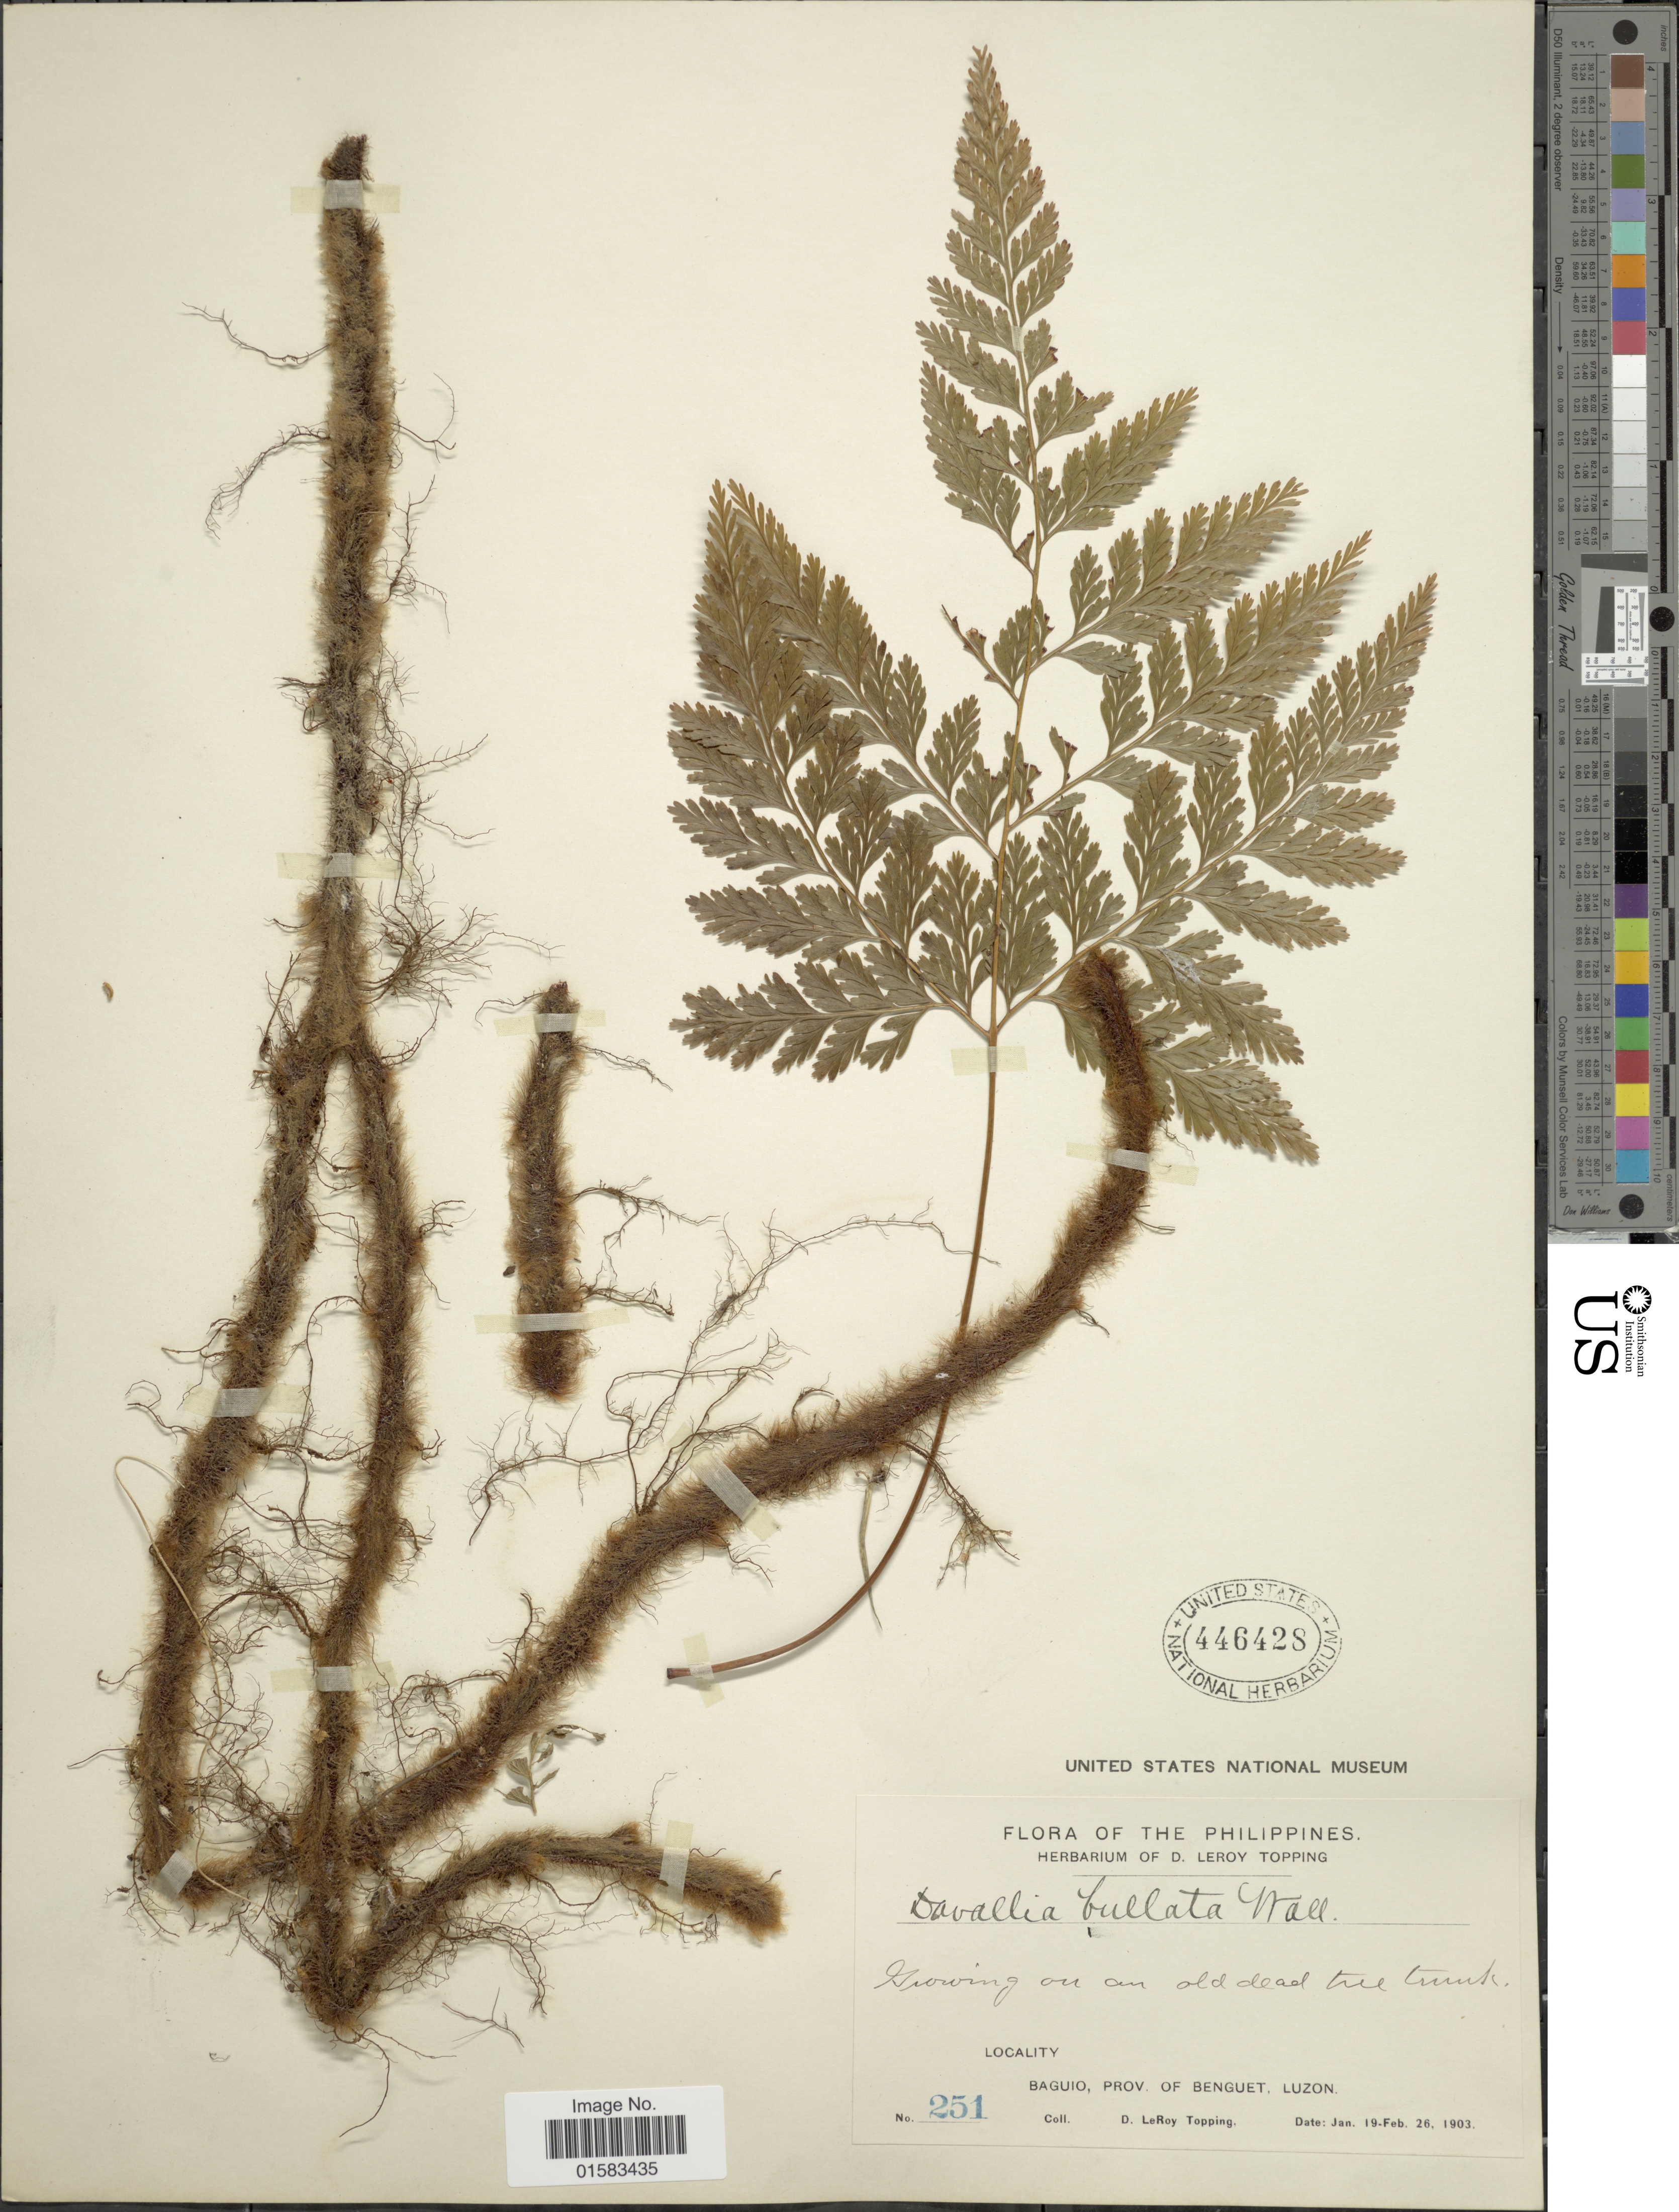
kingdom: Plantae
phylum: Tracheophyta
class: Polypodiopsida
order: Polypodiales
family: Davalliaceae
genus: Davallia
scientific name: Davallia trichomanoides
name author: Blume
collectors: D. L. Topping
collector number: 251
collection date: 1903-01-19/1903-02-26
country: Philippines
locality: About Baguio, Province of Benguet, Luzon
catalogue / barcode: US 446428